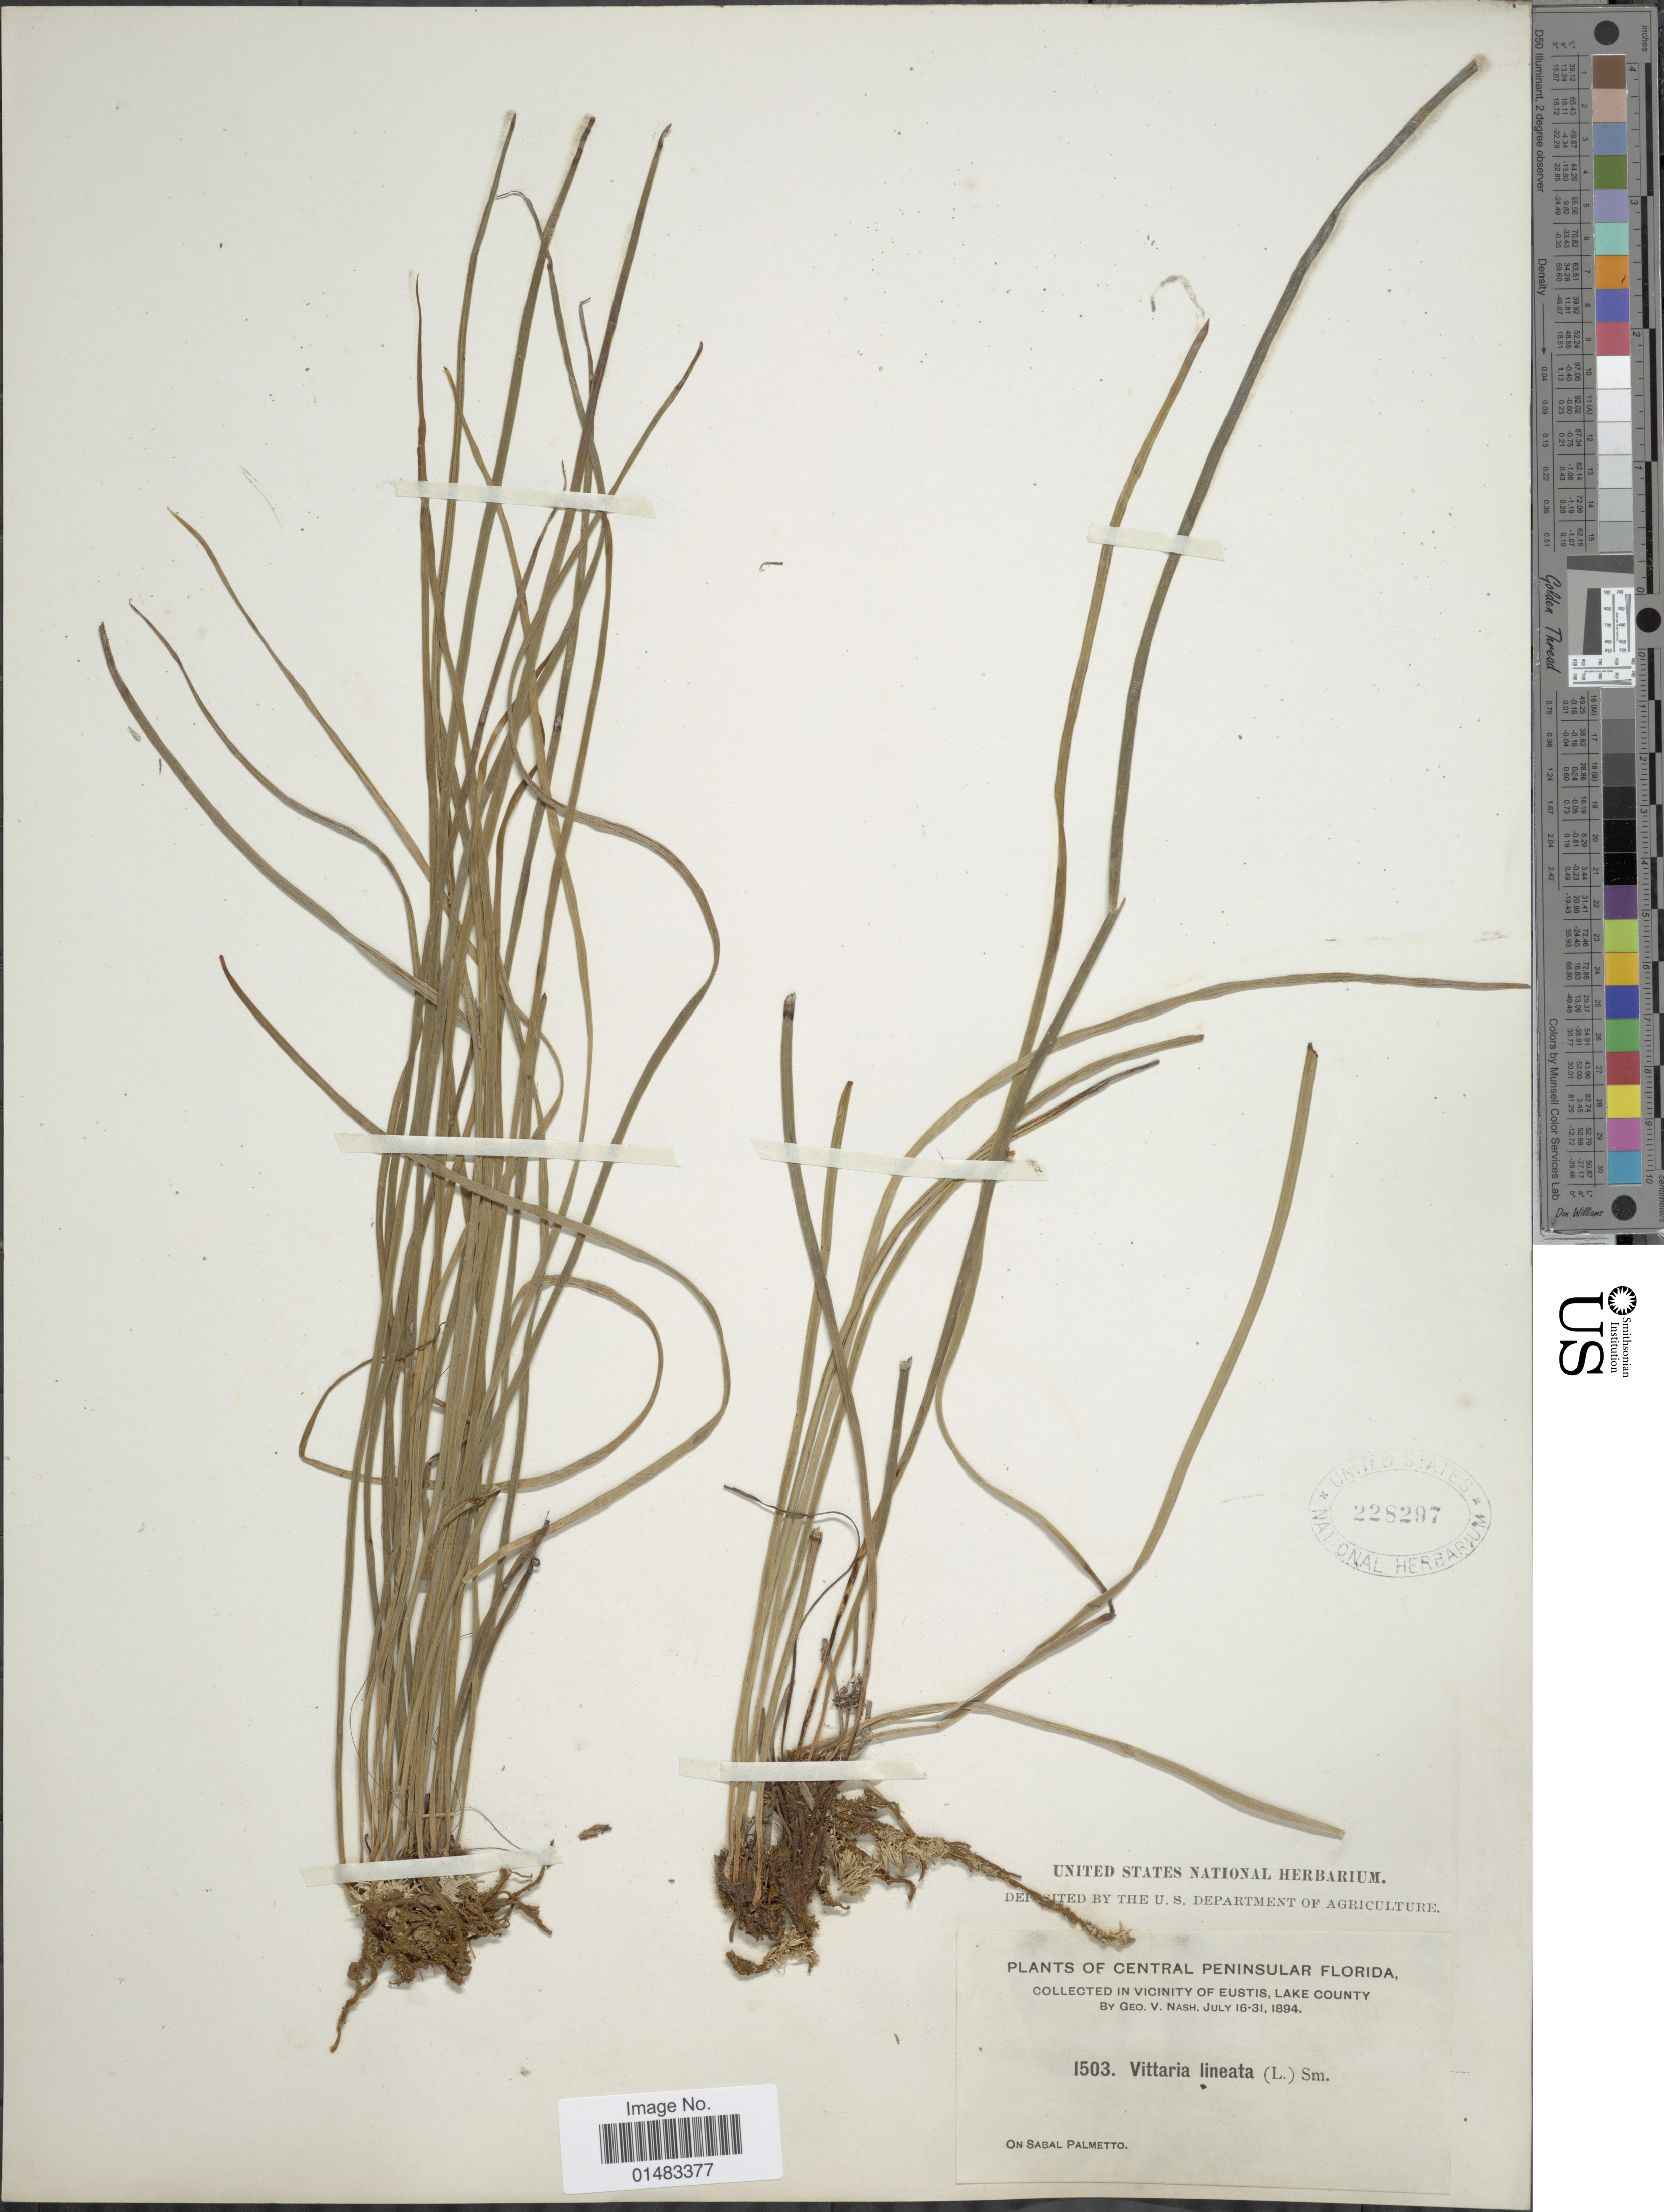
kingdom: Plantae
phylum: Tracheophyta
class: Polypodiopsida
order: Polypodiales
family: Pteridaceae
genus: Vittaria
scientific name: Vittaria lineata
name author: (L.) Sm.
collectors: G. V. Nash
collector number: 1503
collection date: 1894-07-16/1894-07-31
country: United States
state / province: Florida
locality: Plants of central Pinisular Florida, in vicinity of Eustis, Lake County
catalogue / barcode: US 228297